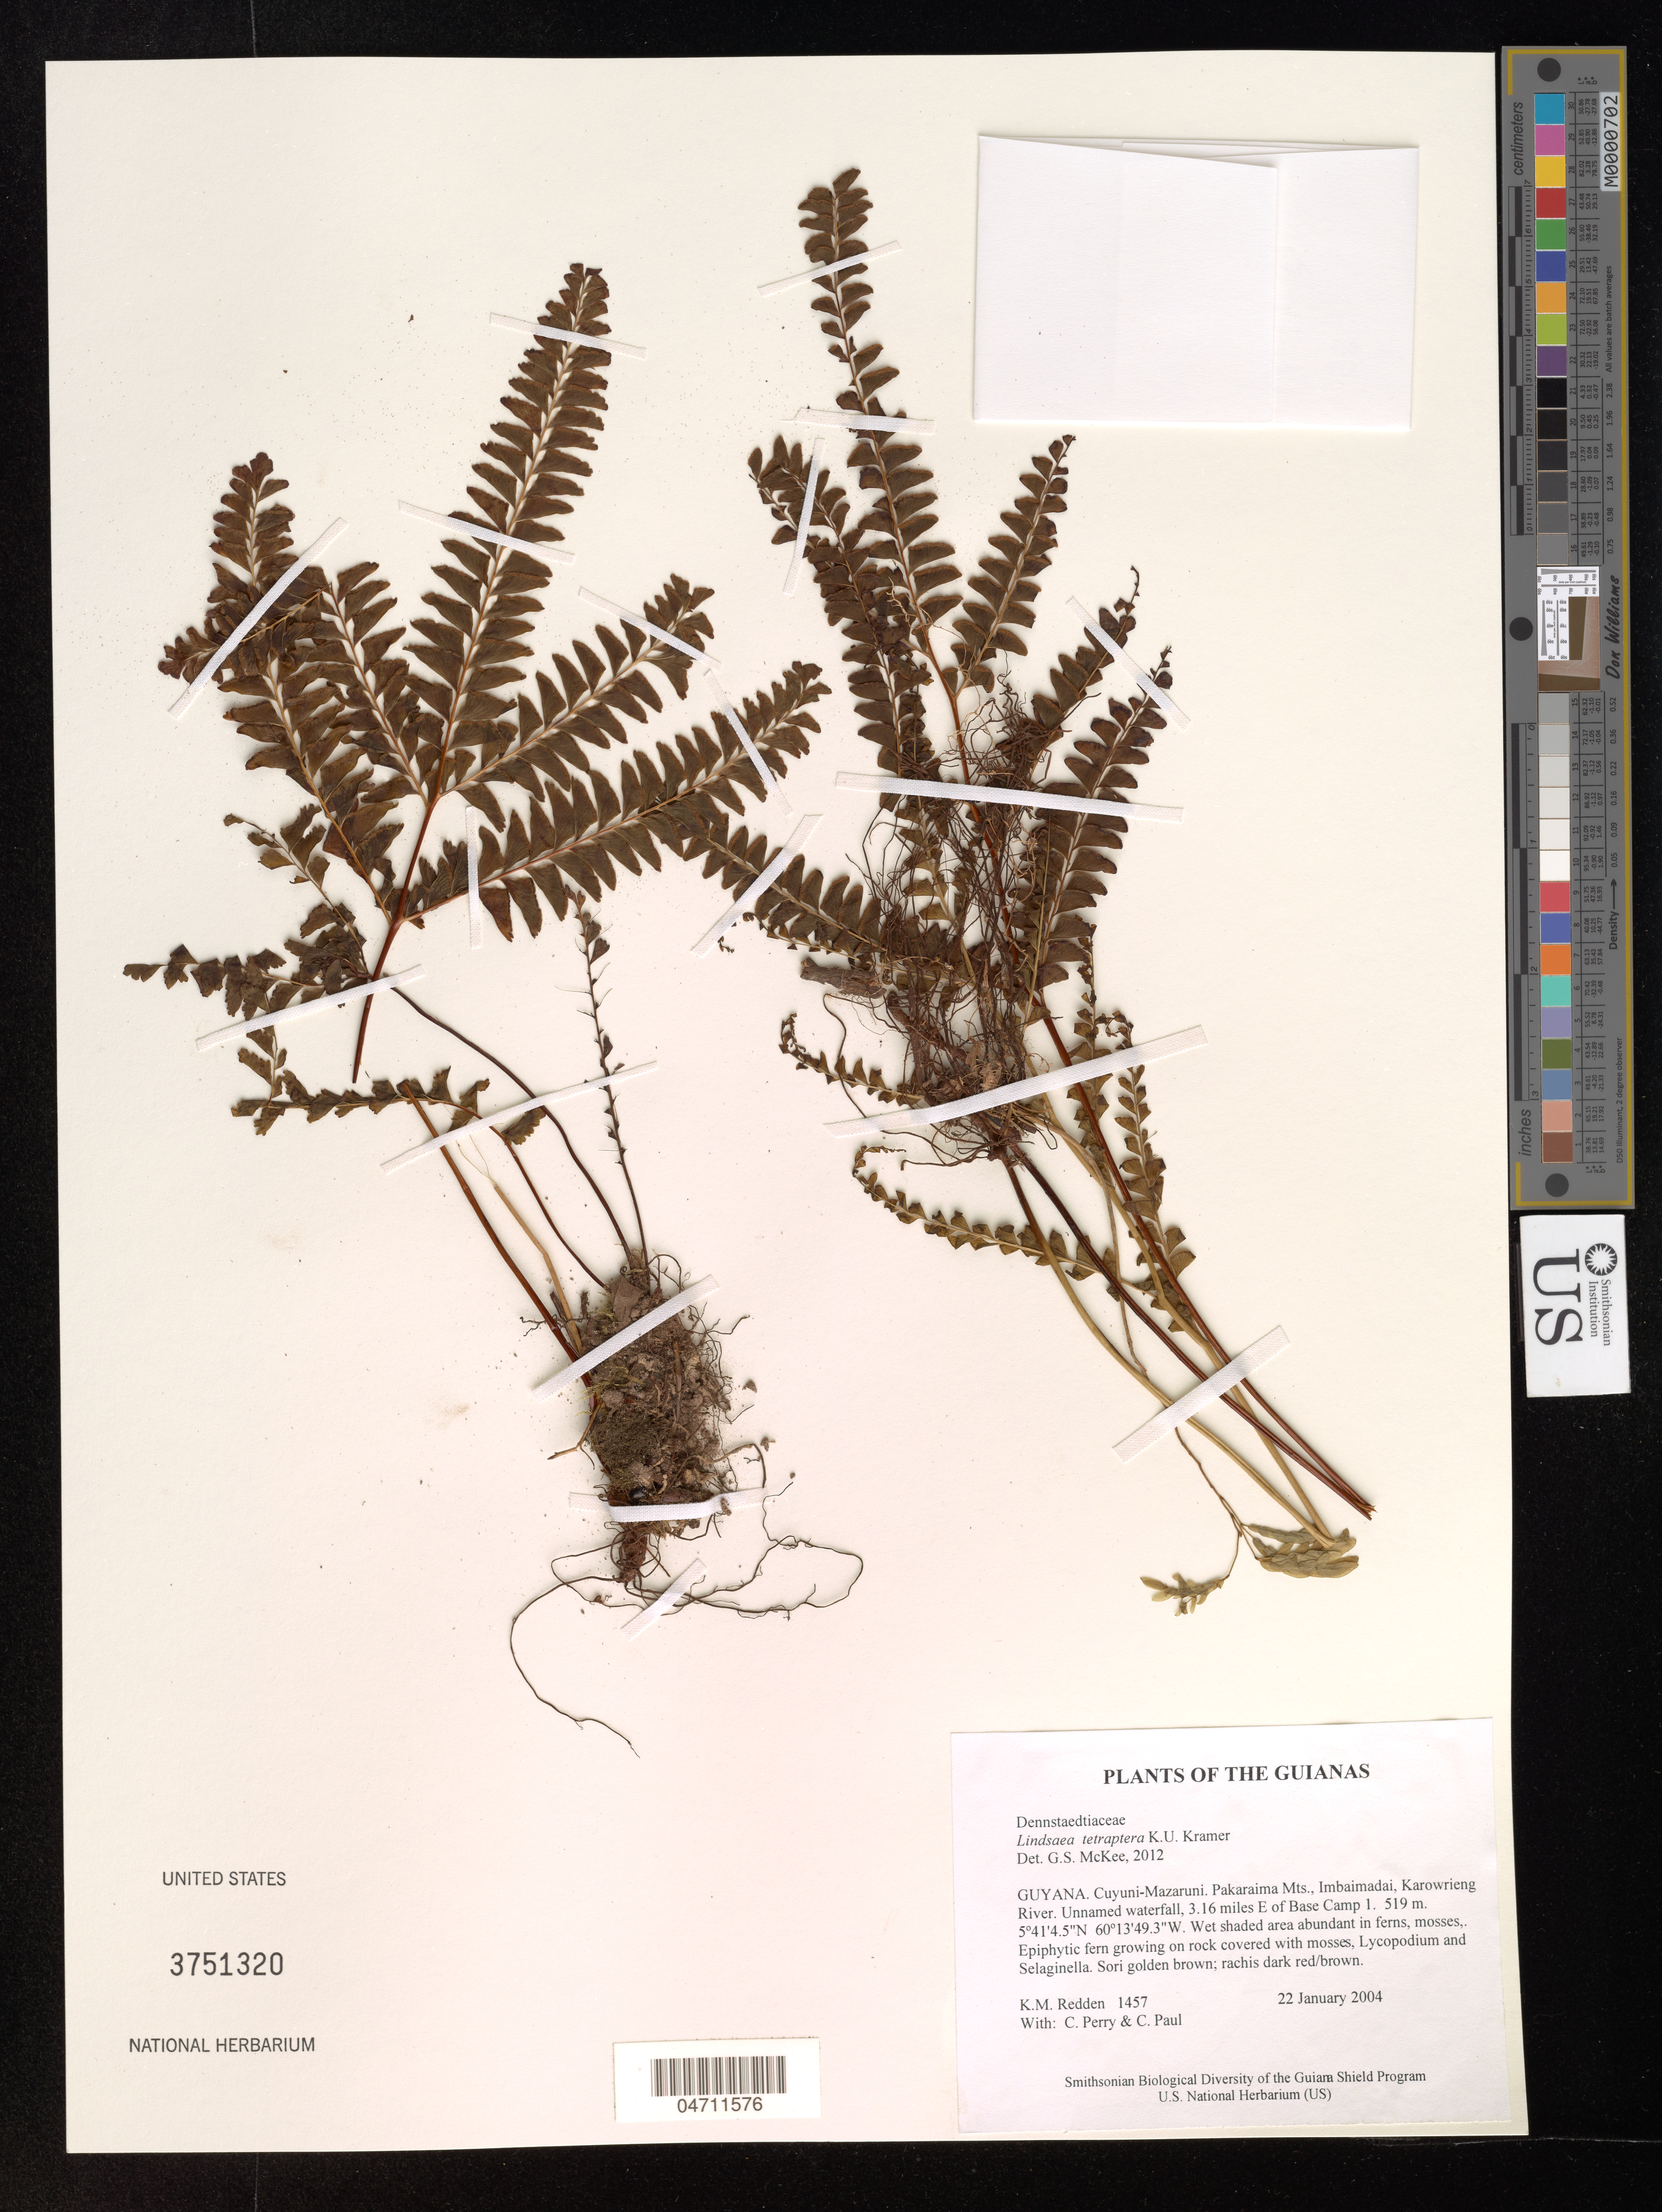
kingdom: Plantae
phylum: Tracheophyta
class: Polypodiopsida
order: Polypodiales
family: Lindsaeaceae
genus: Lindsaea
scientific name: Lindsaea tetraptera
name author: K.U. Kramer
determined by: McKee, G. S., (US), NMNH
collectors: K. M. Redden, C. Perry & C. Paul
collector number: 1457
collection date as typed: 22 January 2004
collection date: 2004-01-22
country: Guyana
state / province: Cuyuni-Mazaruni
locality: Pakaraima Mts., Imbaimadai, Karowrieng River. Unnamed waterfall, 3.16 miles E of Base Camp 1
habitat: Wet shaded area abundant in ferns, mosses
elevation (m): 519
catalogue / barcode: US 3751320